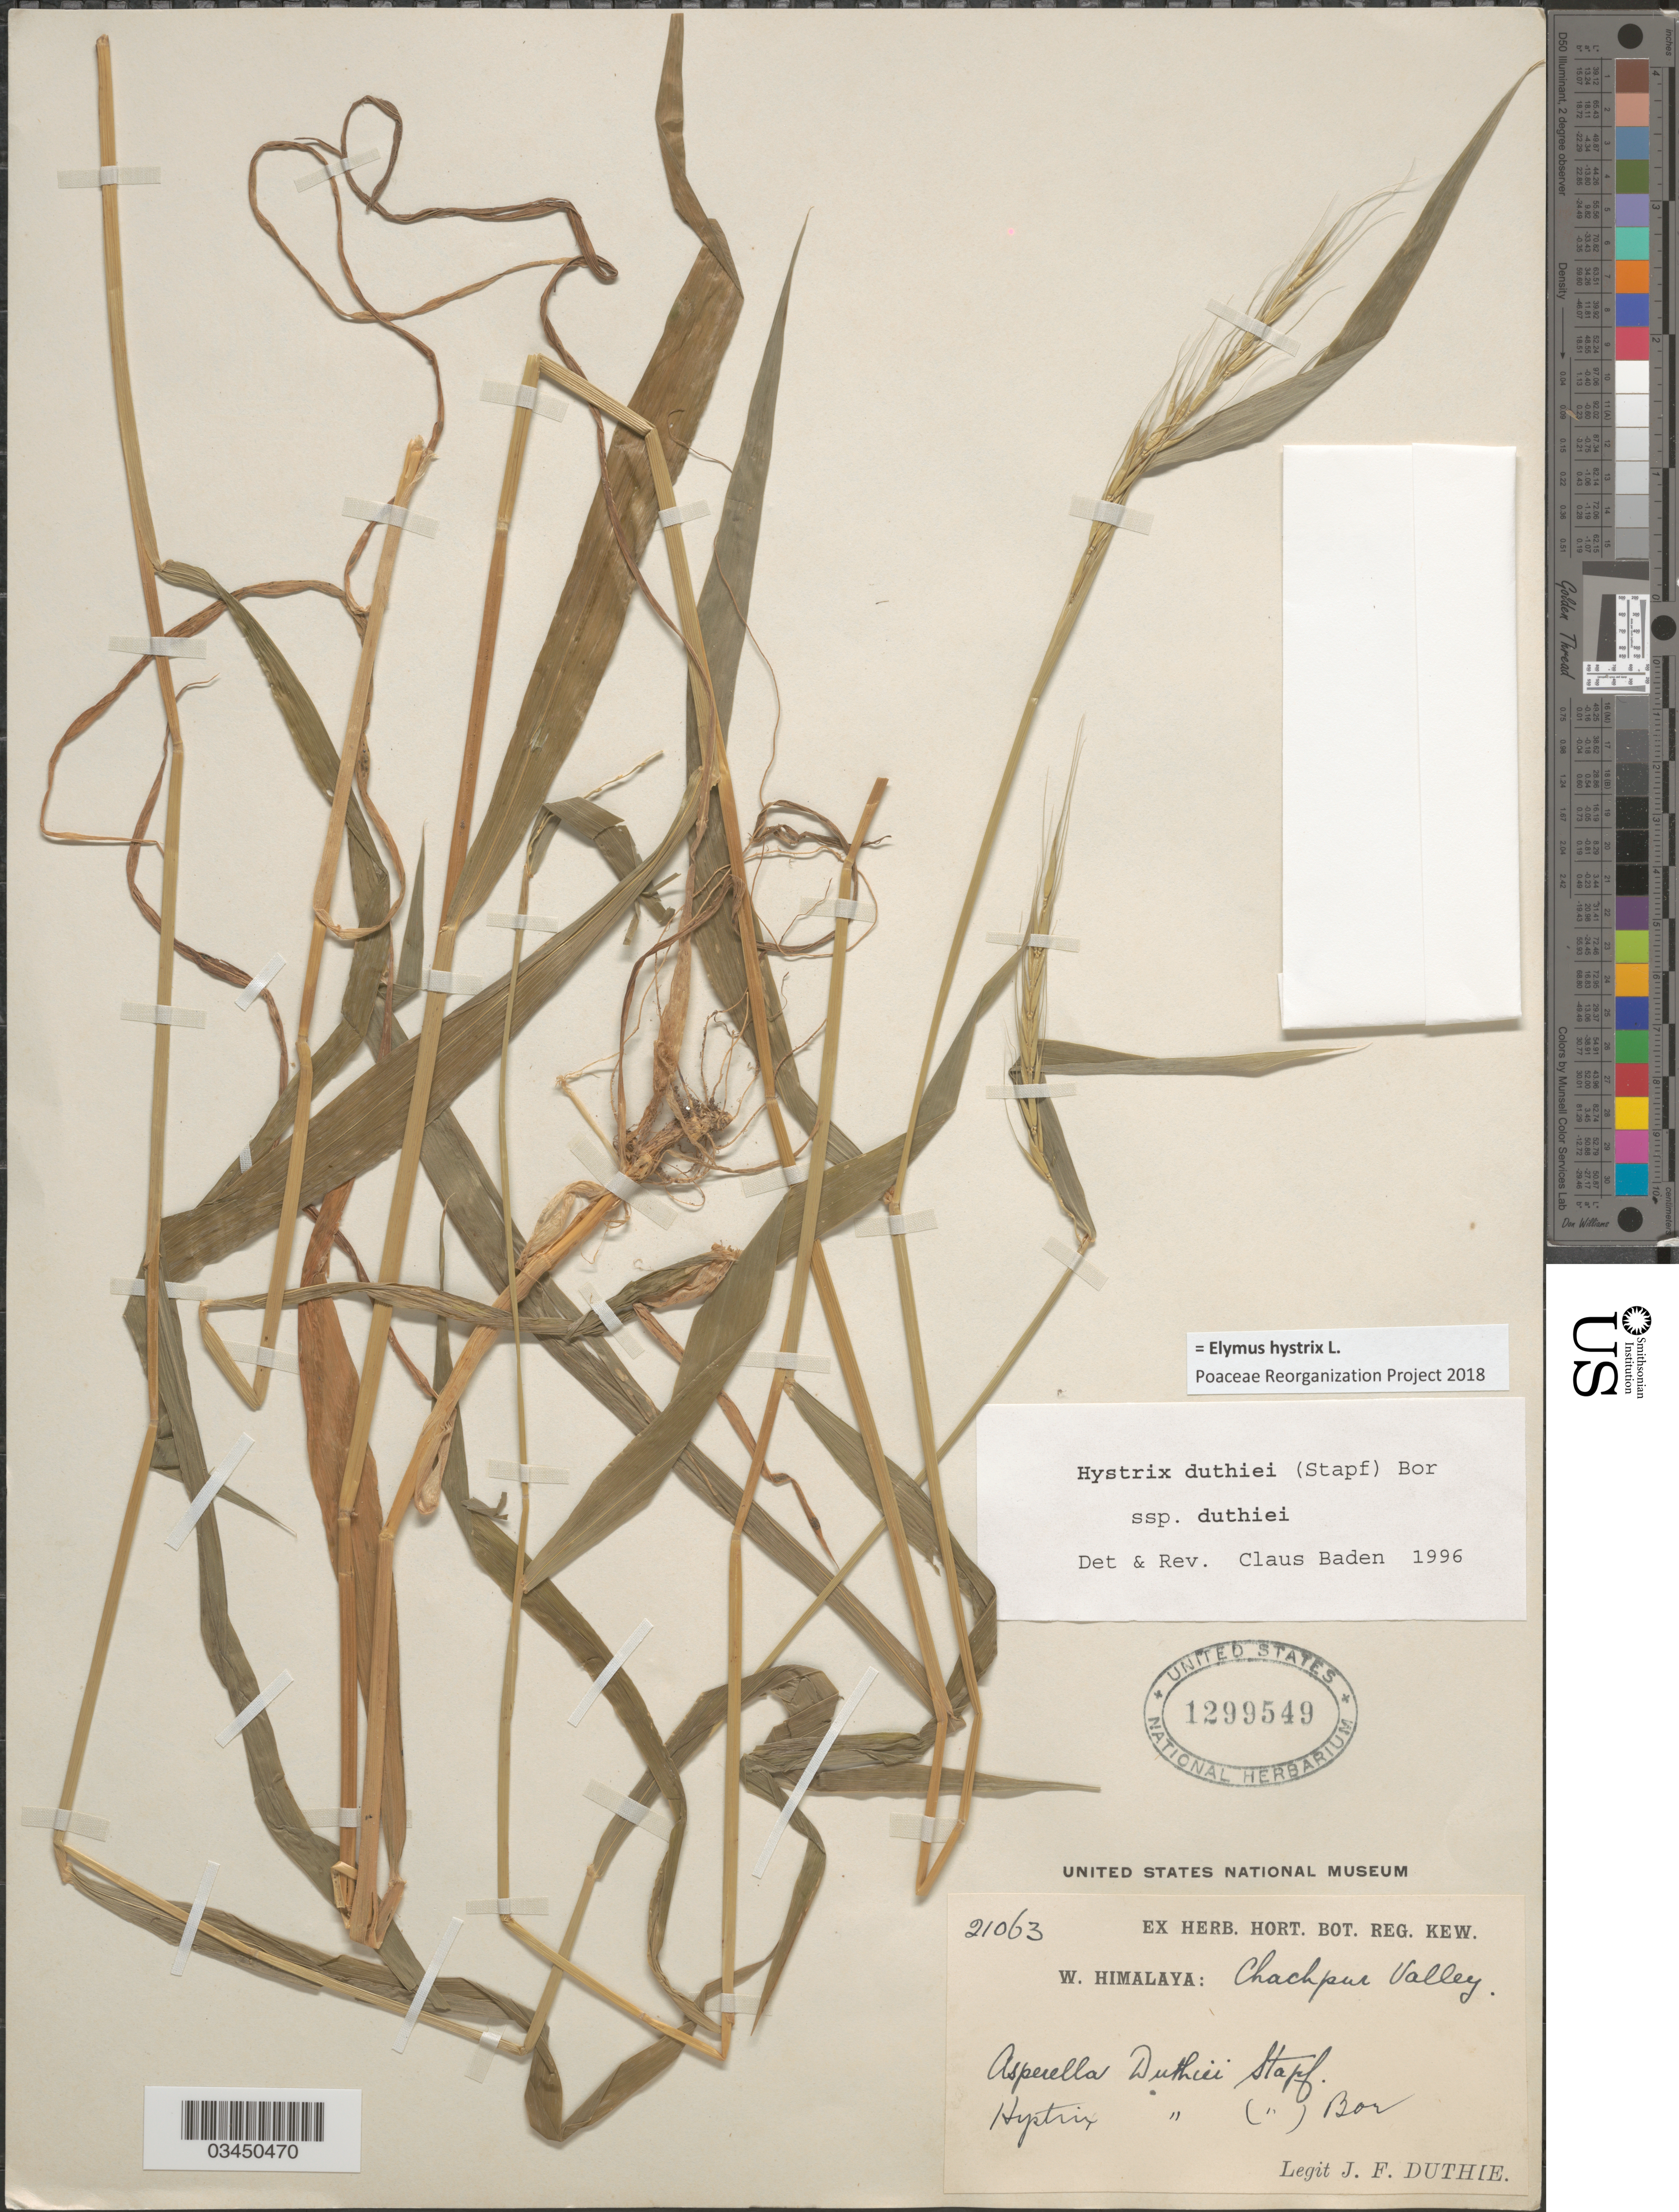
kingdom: Plantae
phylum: Tracheophyta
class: Liliopsida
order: Poales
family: Poaceae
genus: Elymus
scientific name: Elymus hystrix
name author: L.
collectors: J. F. Duthie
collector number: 21063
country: India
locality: W. Himalaya: Chachpur Valley.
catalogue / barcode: US 1299549